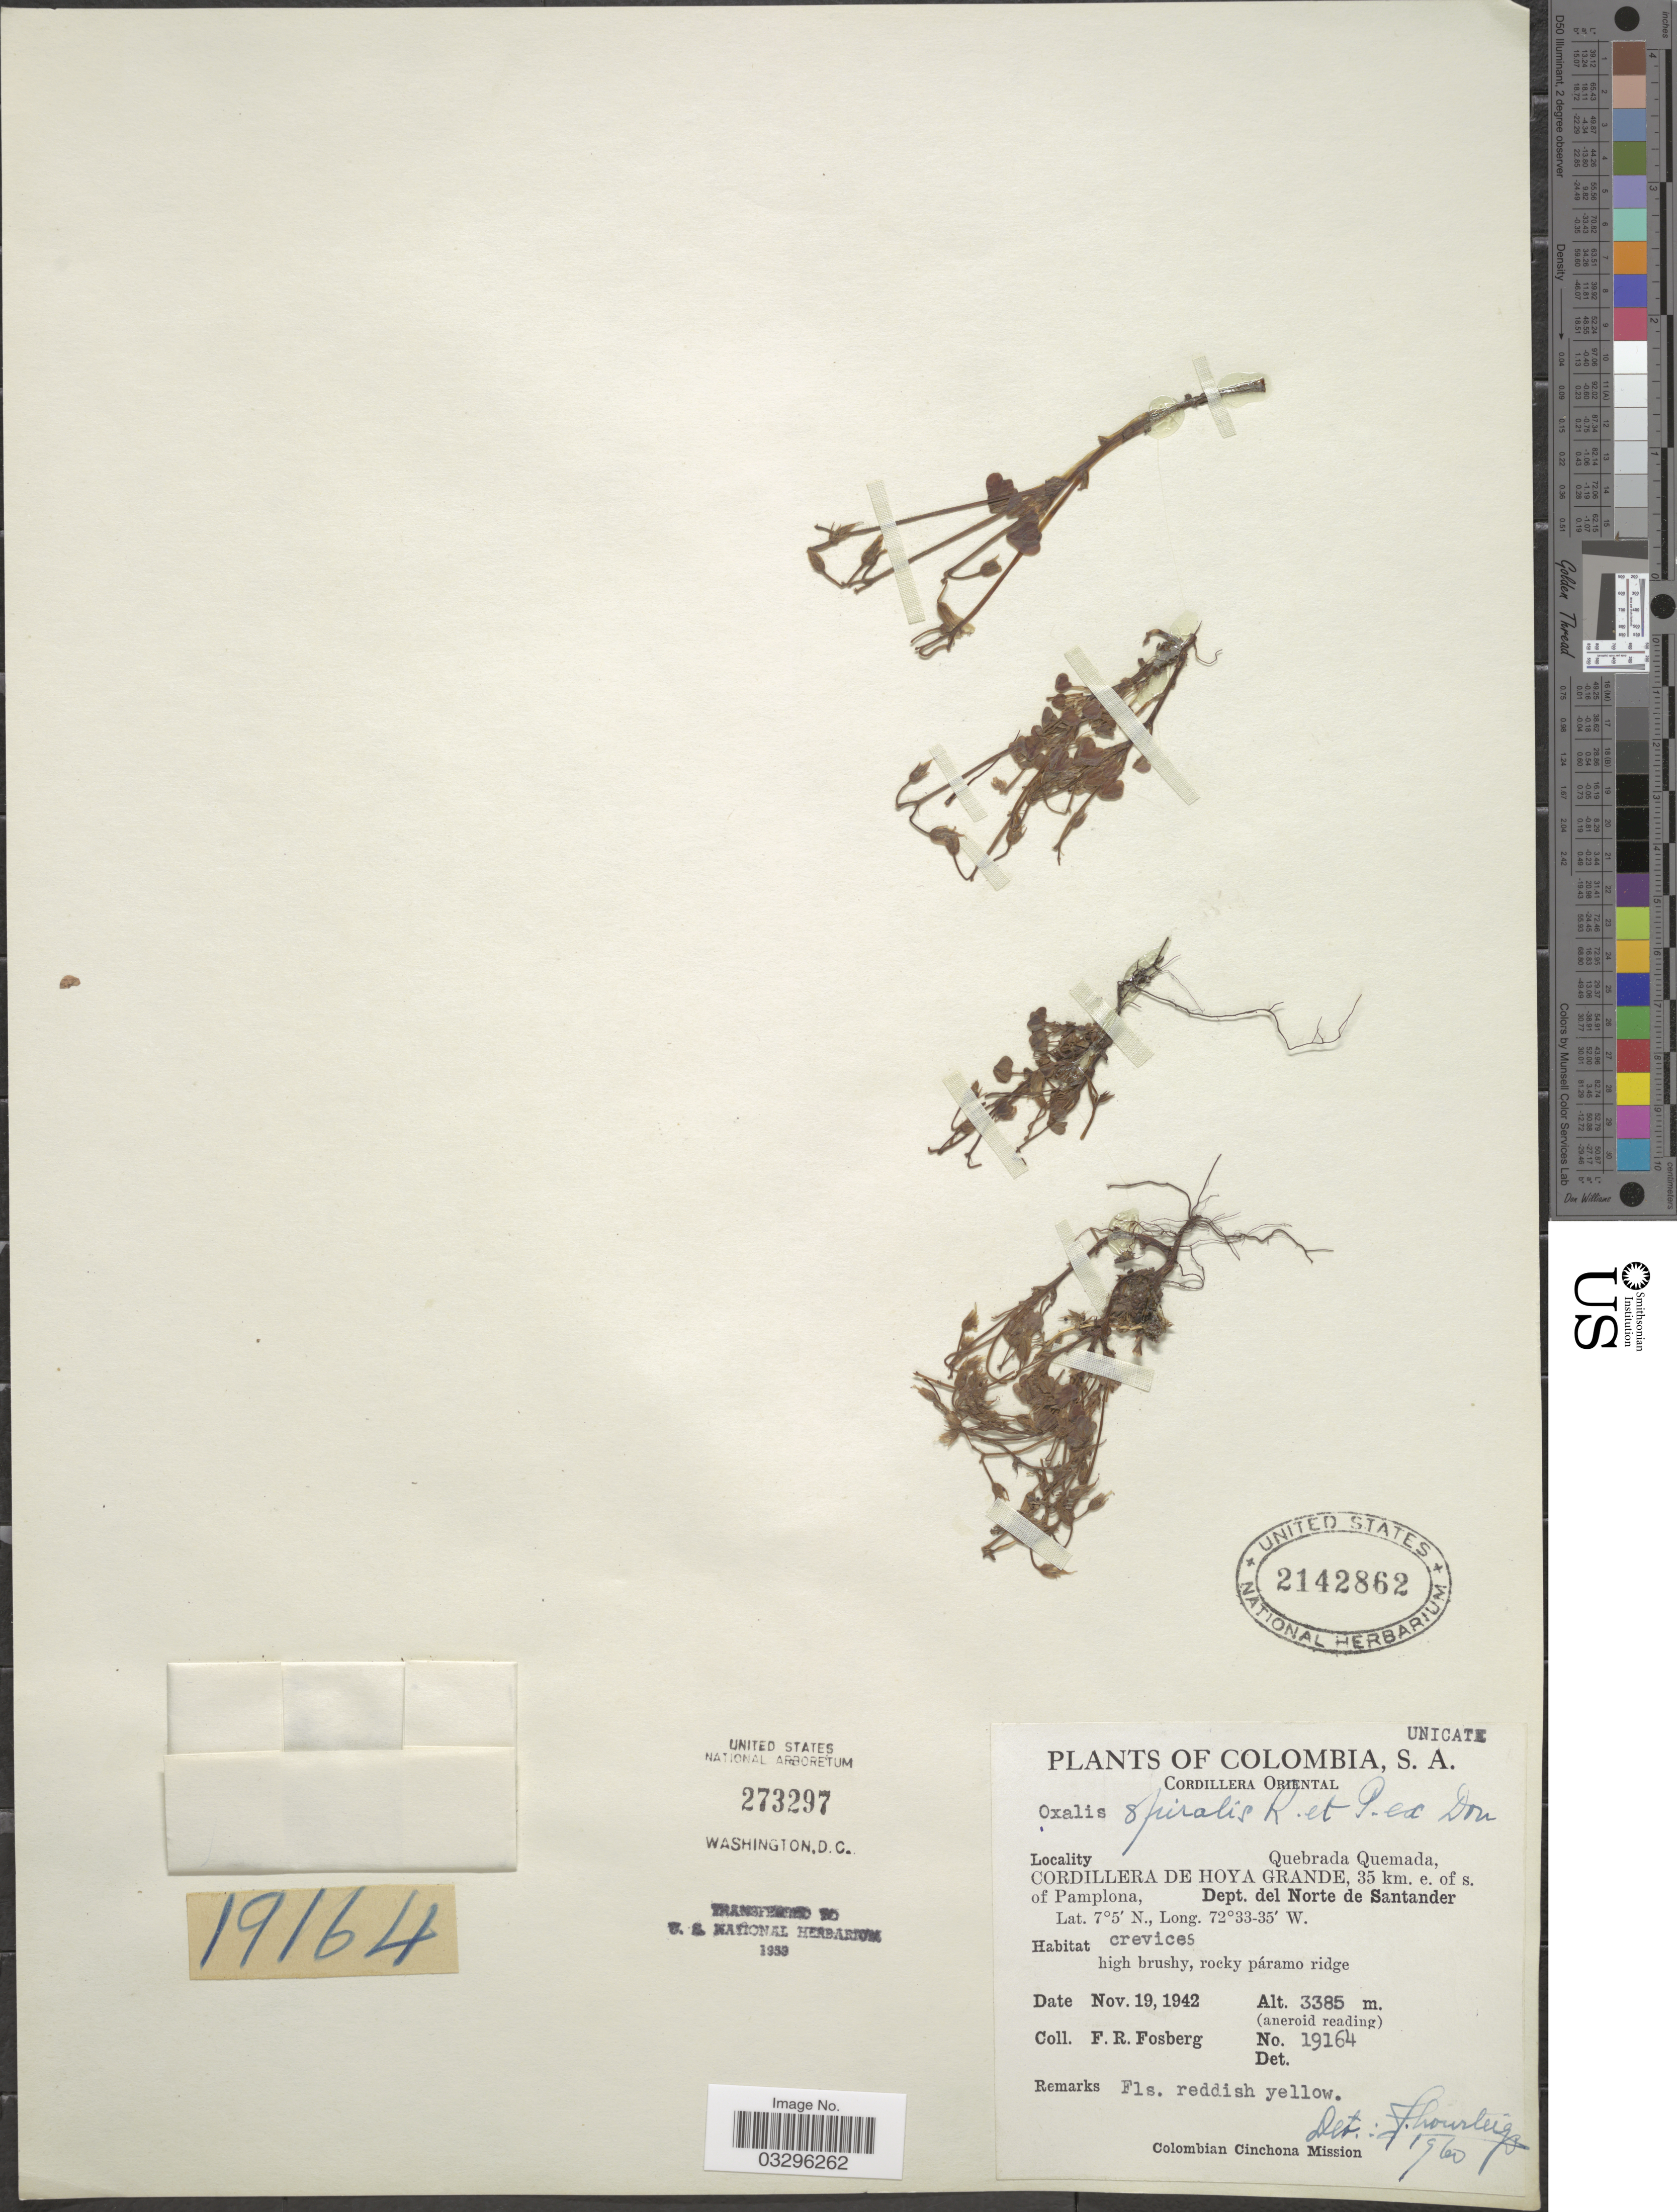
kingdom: Plantae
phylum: Tracheophyta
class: Magnoliopsida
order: Oxalidales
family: Oxalidaceae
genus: Oxalis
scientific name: Oxalis paramoensis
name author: Canelón et al.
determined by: Canelón, Daniela S., (PORT), BioCentro-UNELLEZ (VENEZUELA)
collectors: F. R. Fosberg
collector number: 19164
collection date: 1942-11-19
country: Colombia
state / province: Norte de Santander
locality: Cordillera Oriental. Quebrada Quemada, Cordillera de Hoya Grande, 35 km. e. of s. of Pamplona, Dept. del Norte de Santander.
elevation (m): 3385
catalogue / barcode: US 2142862